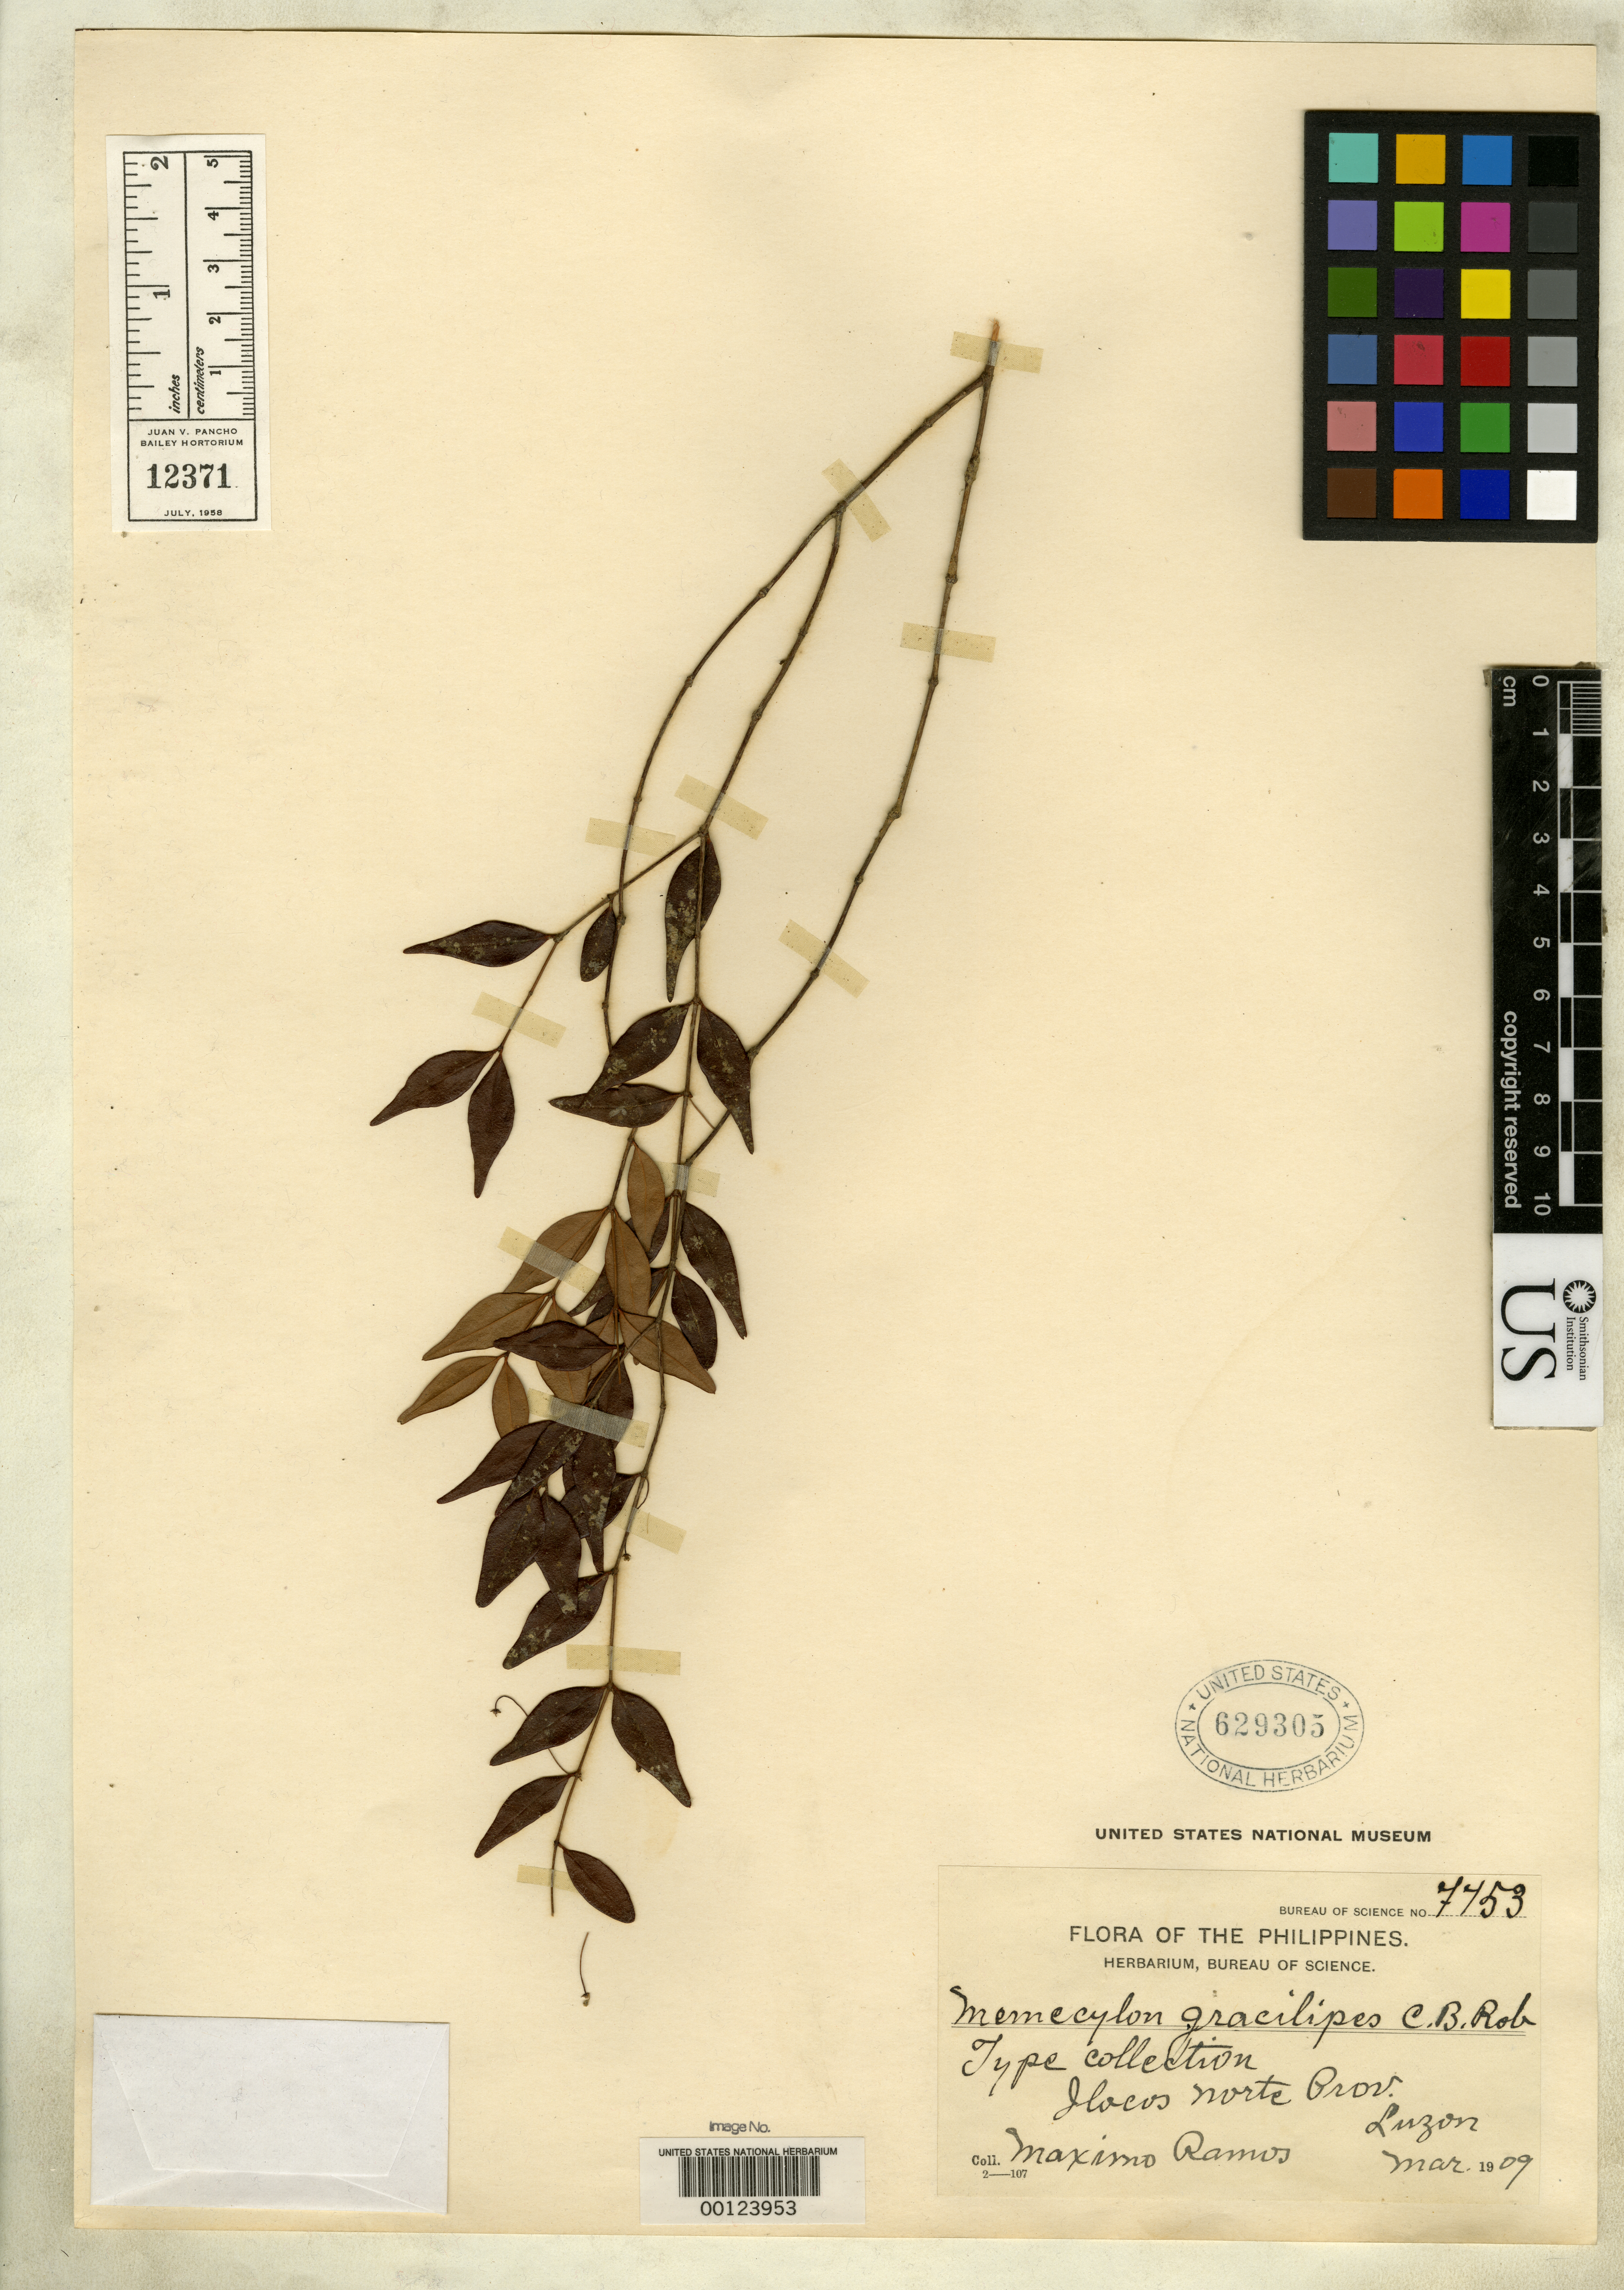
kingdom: Plantae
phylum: Tracheophyta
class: Magnoliopsida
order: Myrtales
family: Melastomataceae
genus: Memecylon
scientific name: Memecylon gracilipes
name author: B.L. Rob.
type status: Isotype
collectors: M. Ramos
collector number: Bur. Sci. 7753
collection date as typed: Mar 1909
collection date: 1909-03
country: Philippines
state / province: Ilocos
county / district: Ilocos Norte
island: Luzon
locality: Mt. Dagat.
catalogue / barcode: US 629305